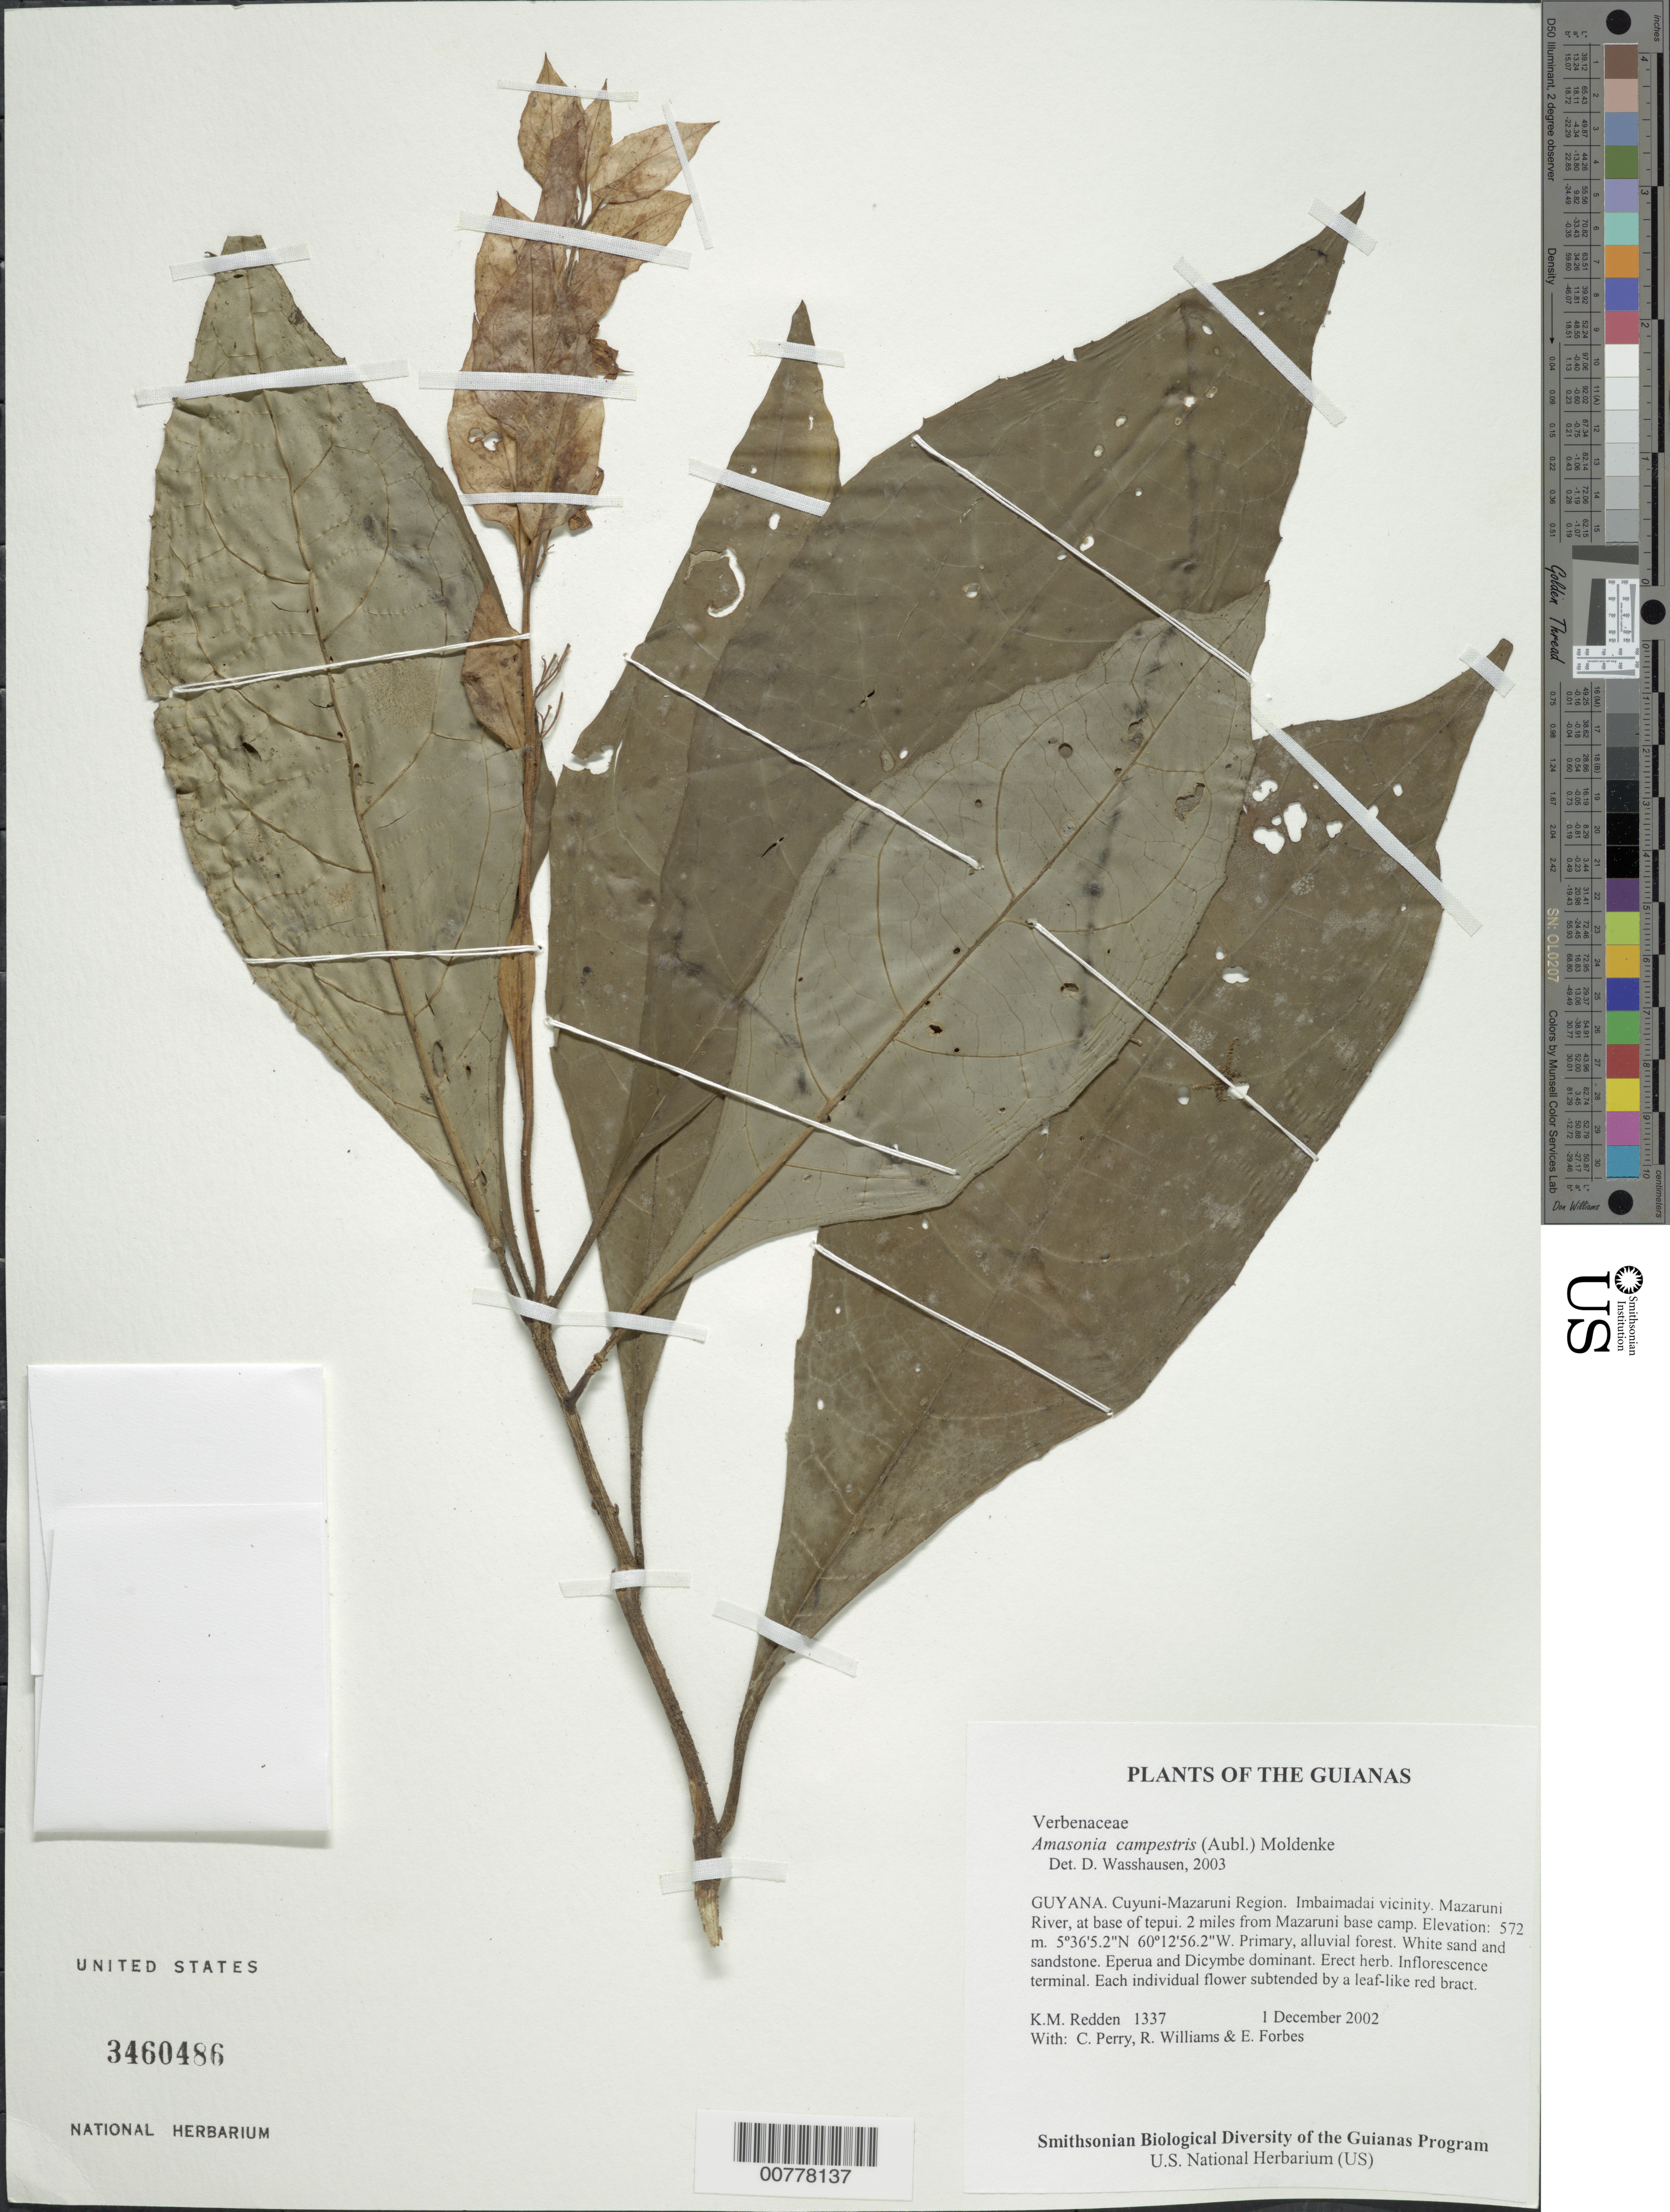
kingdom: Plantae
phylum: Tracheophyta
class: Magnoliopsida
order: Lamiales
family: Lamiaceae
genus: Amasonia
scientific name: Amasonia campestris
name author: (Aubl.) Moldenke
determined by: Wasshausen, Dieter C., (BOT), Smithsonian Institution - National Museum of Natural History (UNITED STATES)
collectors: K. M. Redden, C. Perry, R. Williams & E. Forbes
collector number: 1337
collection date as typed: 1 December 2002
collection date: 2002-12-01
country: Guyana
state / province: Cuyuni-Mazaruni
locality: Imbaimadai vicinity. Mazaruni River, at base of tepui. 2 miles from Mazaruni base camp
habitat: Primary, alluvial forest. White sand and sandstone. Eperua and Dicymbe dominant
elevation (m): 572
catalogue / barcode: US 3460486